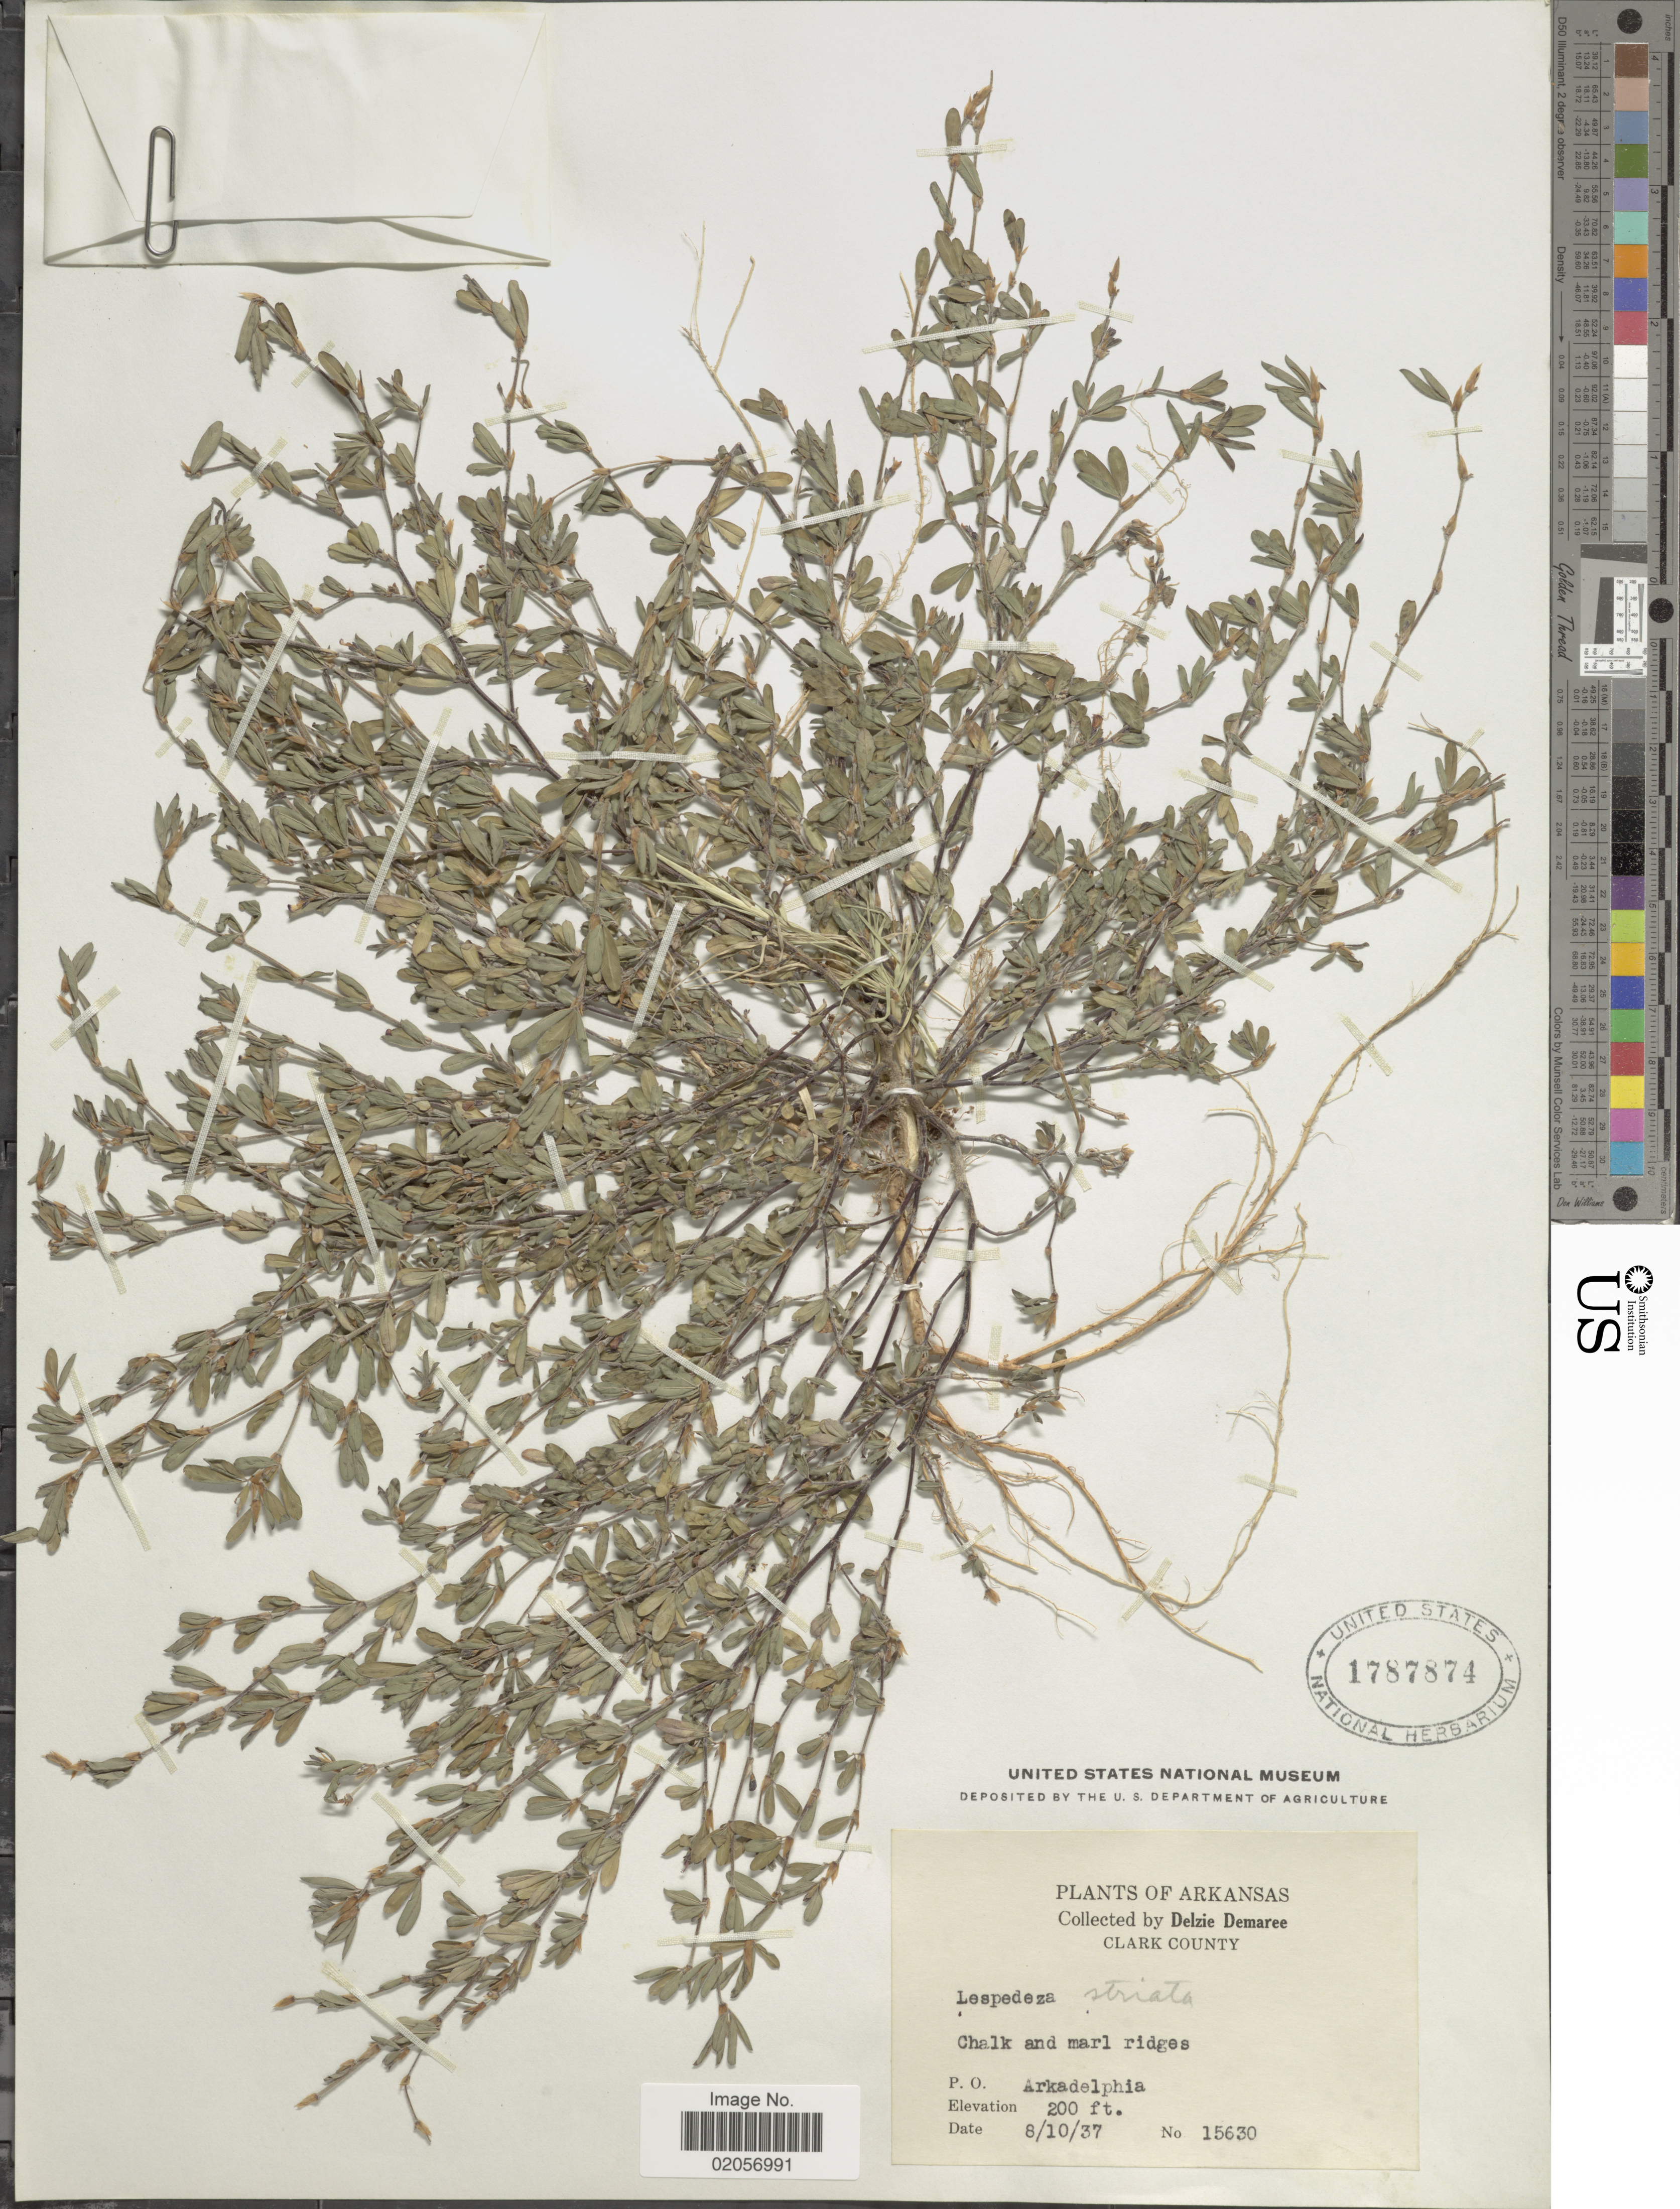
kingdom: Plantae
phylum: Tracheophyta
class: Magnoliopsida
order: Fabales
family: Fabaceae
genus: Kummerowia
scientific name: Kummerowia striata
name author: (Thunb.) Schindl.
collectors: D. Demaree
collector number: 15630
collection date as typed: Transcribed d/m/y: 8/10/37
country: United States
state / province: Arkansas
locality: Clark County. Chalk and marl ridges, P. O. Arkadelphia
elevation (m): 61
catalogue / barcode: US 1787874